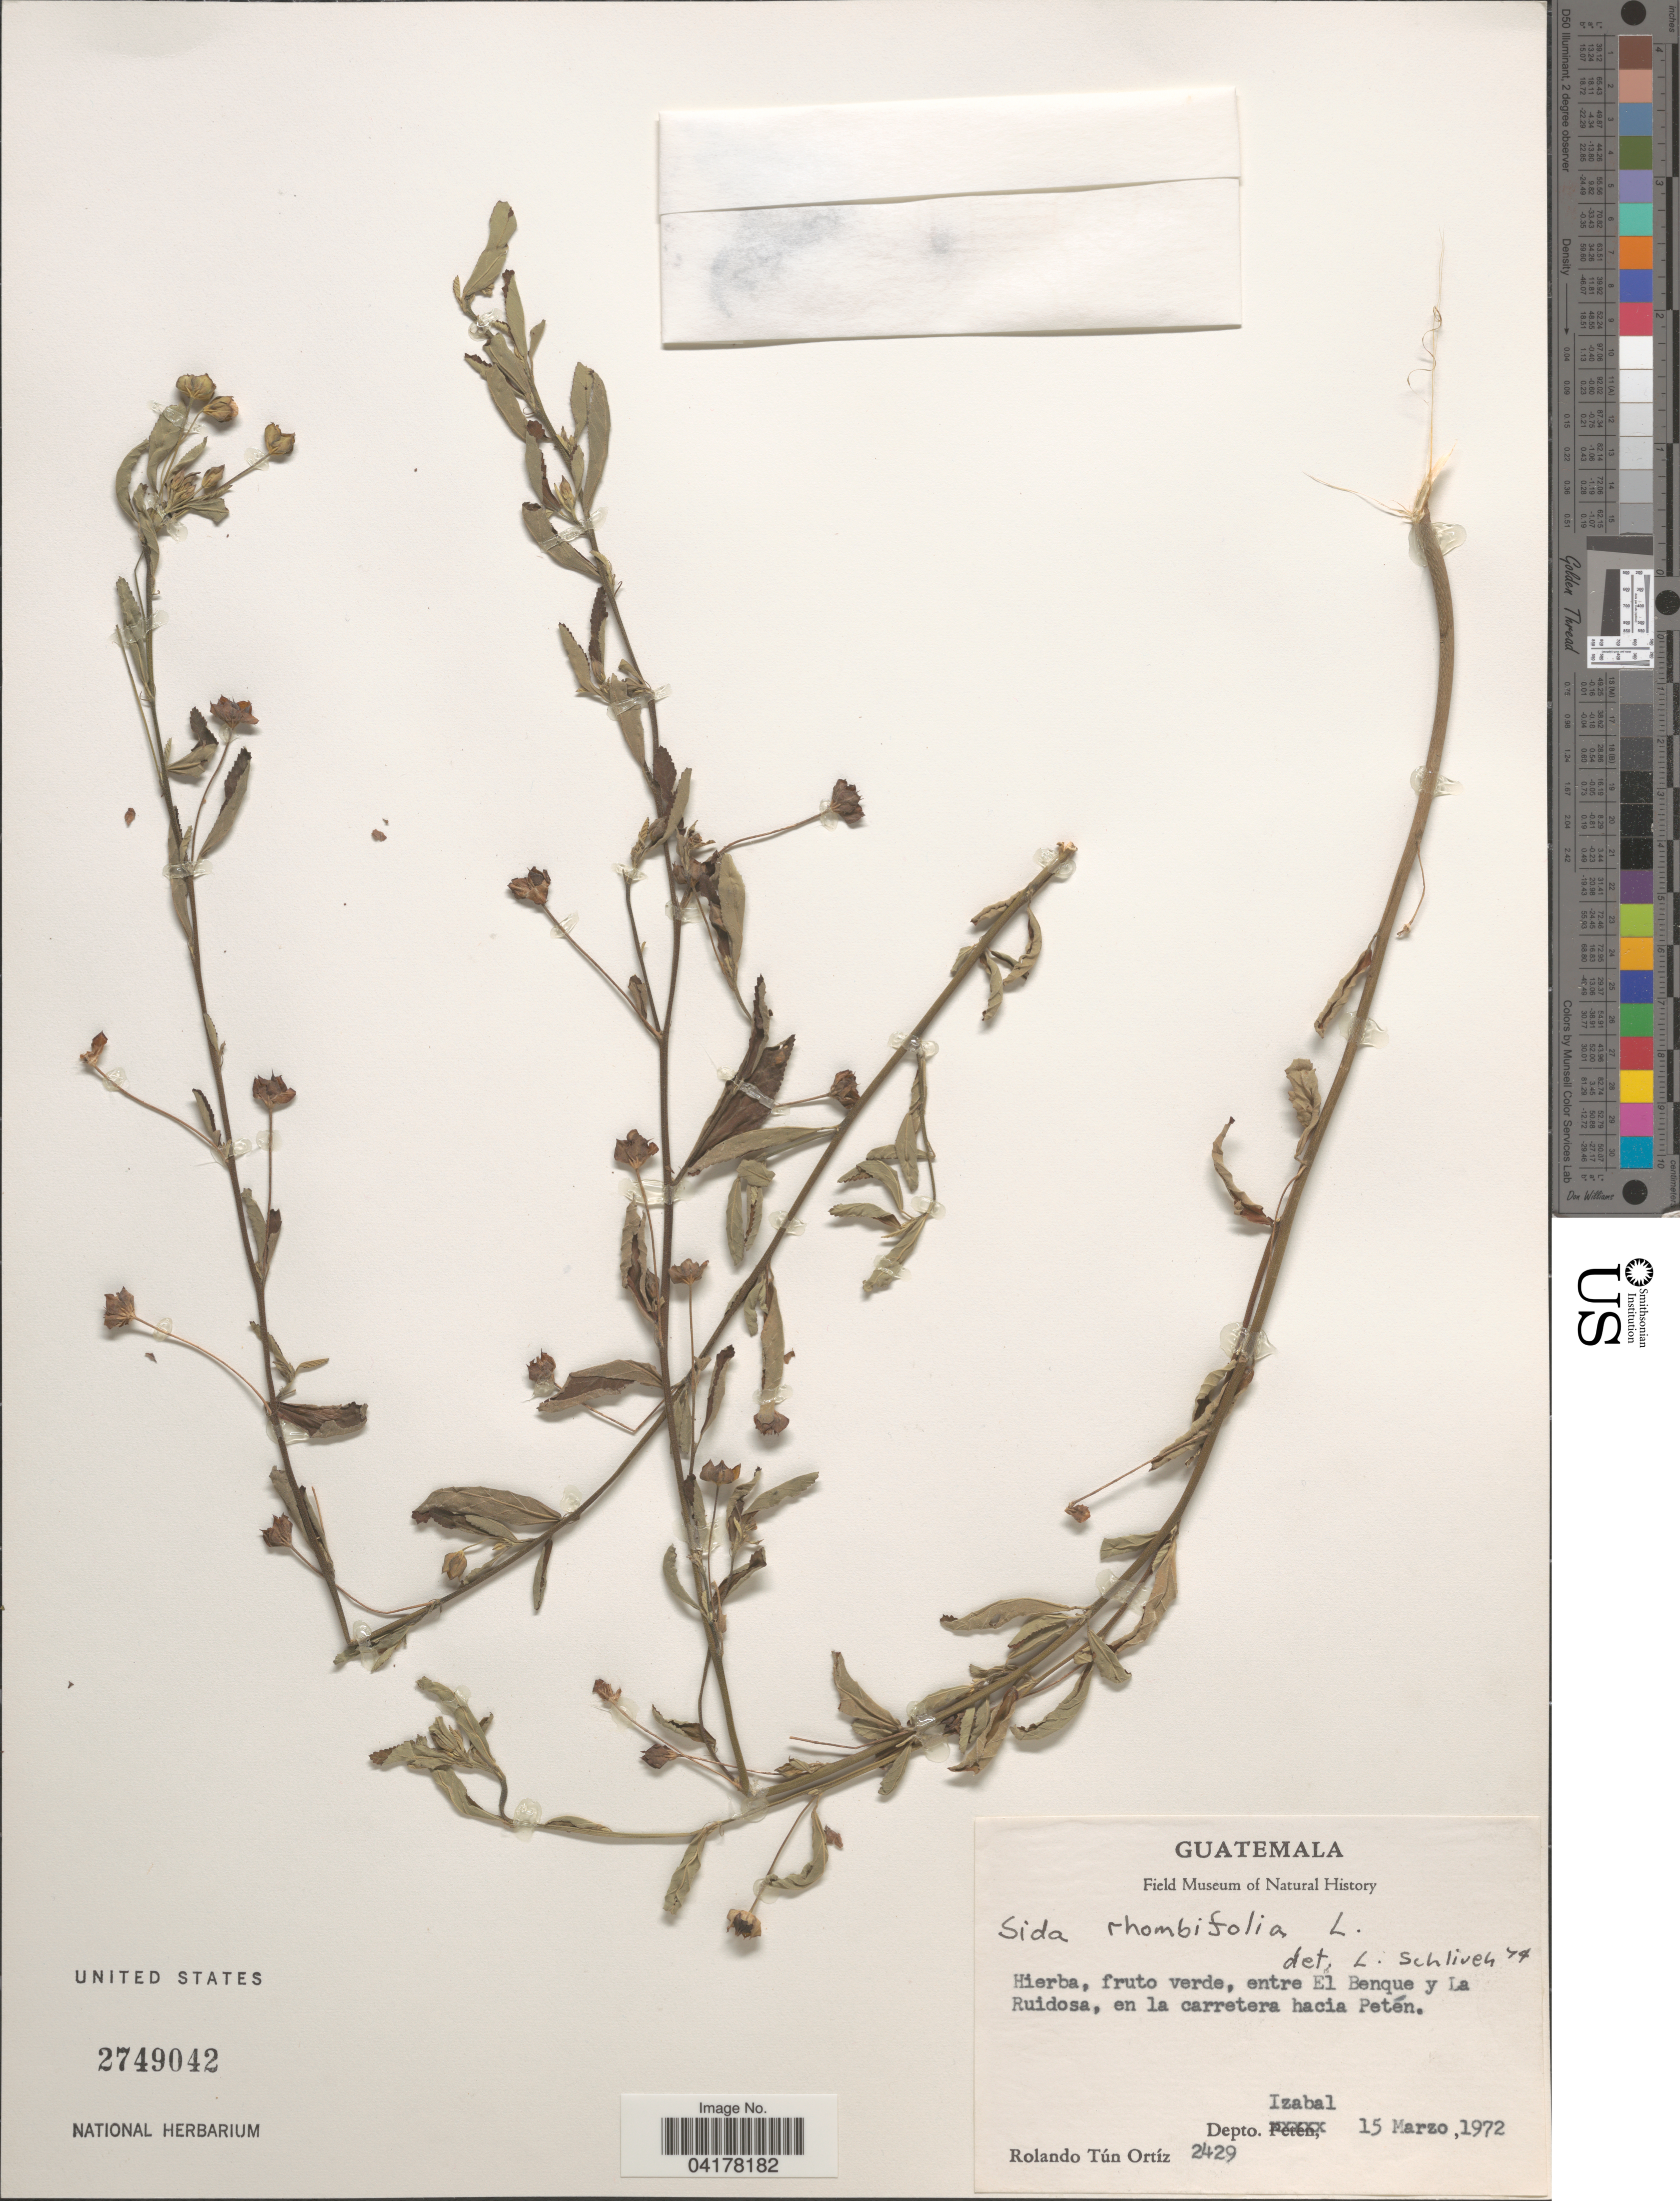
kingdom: Plantae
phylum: Tracheophyta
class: Magnoliopsida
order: Malvales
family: Malvaceae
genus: Sida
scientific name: Sida rhombifolia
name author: L.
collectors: R. Ortiz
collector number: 2429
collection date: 1972-03-15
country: Guatemala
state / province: Izabal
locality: Entre El Benque y La Ruidosa, en la carretera hacia Petén. Depto. Izabal.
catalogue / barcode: US 2749042